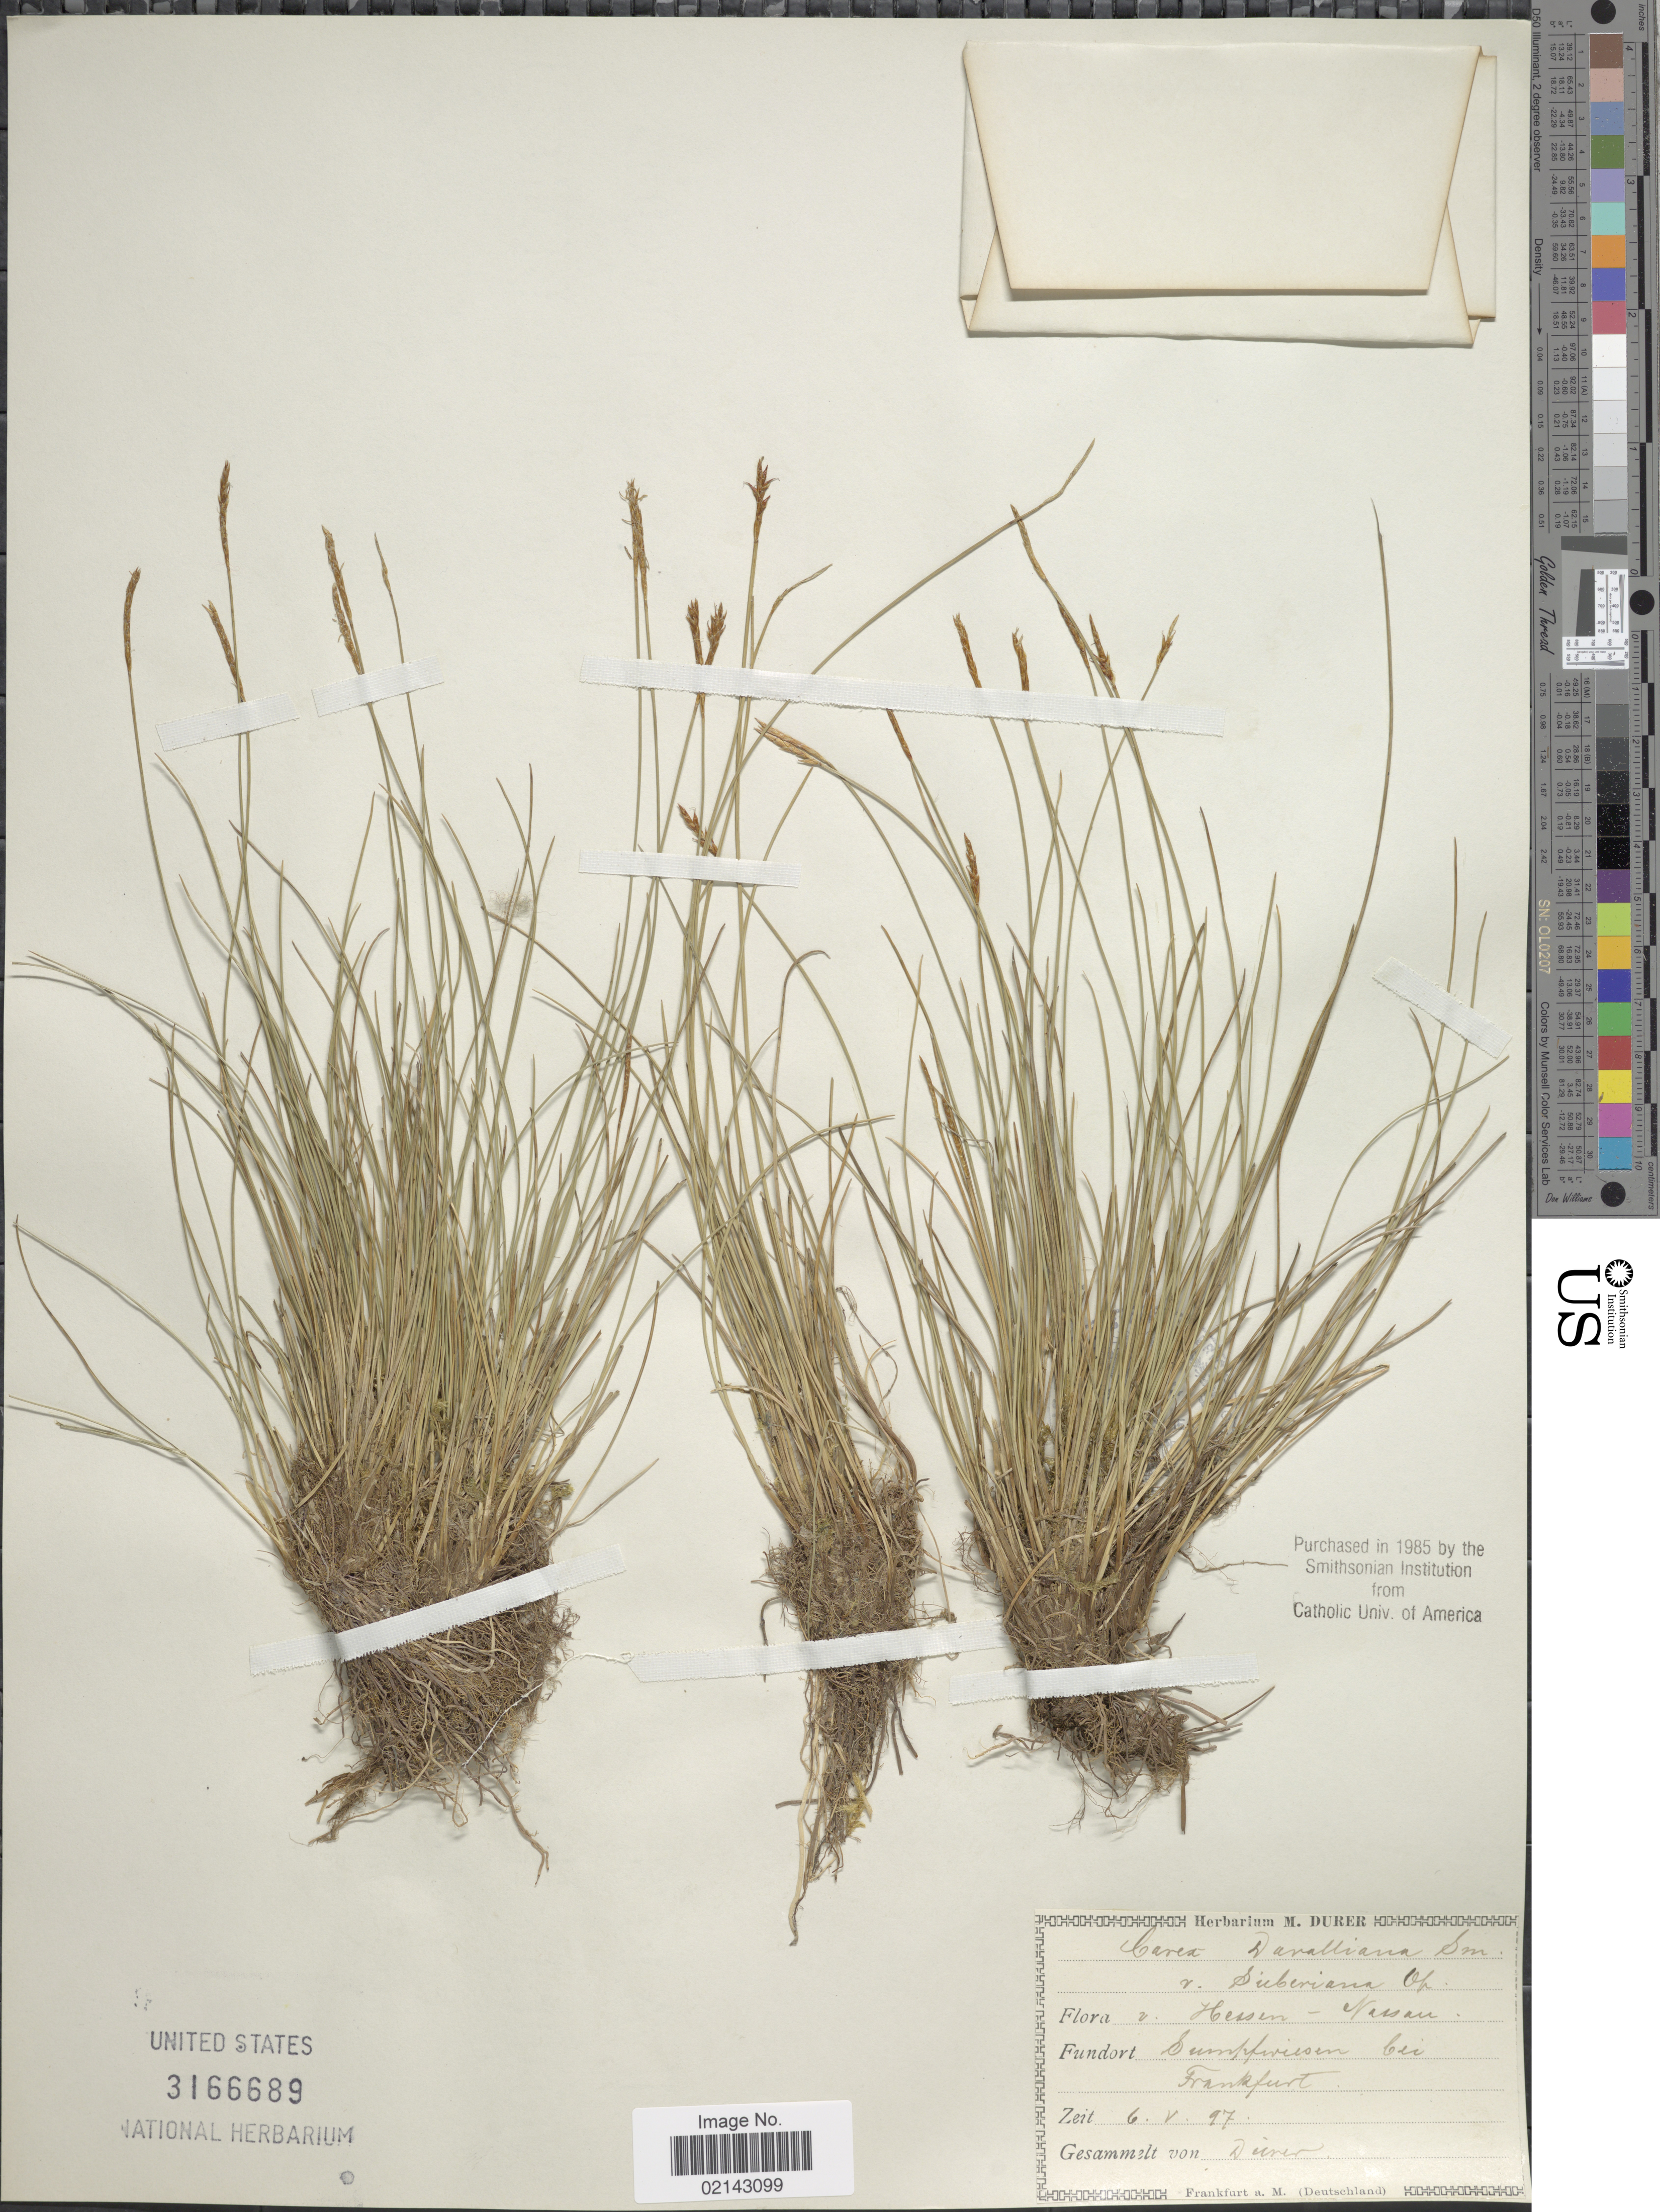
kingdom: Plantae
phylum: Tracheophyta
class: Liliopsida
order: Poales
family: Cyperaceae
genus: Carex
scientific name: Carex davalliana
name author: Sm.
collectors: M. Durer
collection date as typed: Transcribed d/m/y: 6/5/97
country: Germany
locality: V. Hessen - Nassan. Sumppwiesen bei Frankfurt [interpreted]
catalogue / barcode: US 3166689